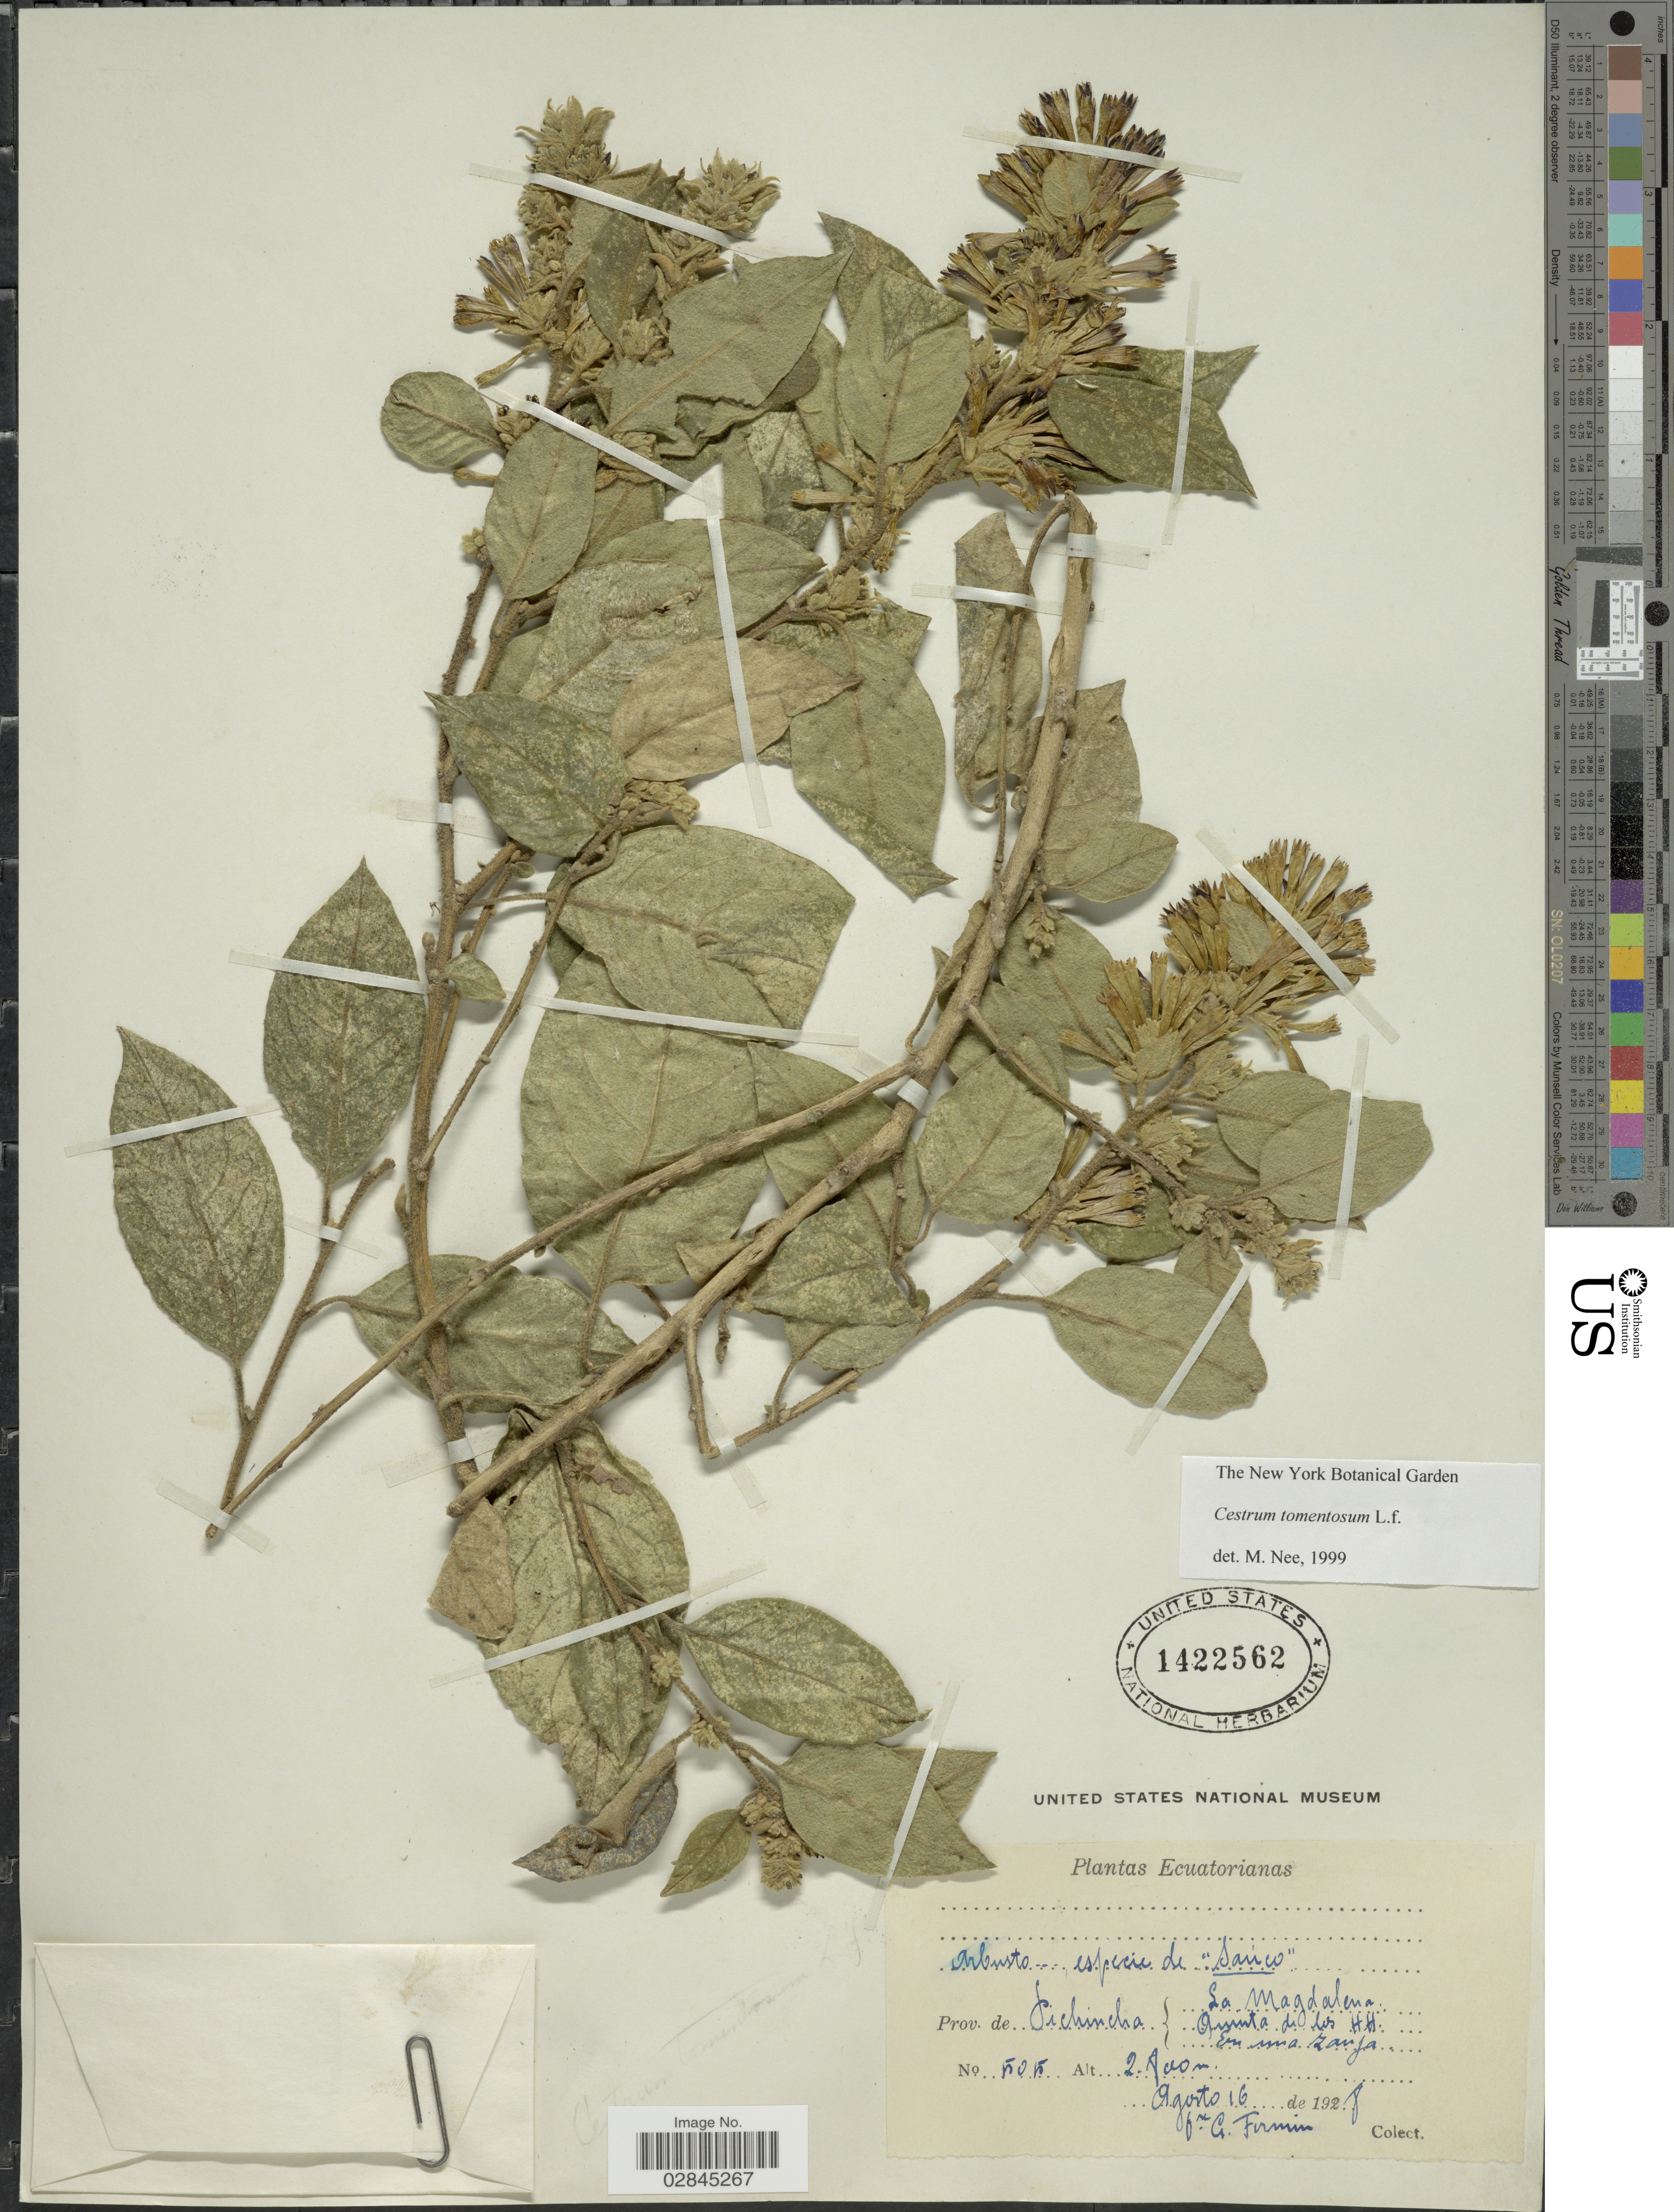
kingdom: Plantae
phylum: Tracheophyta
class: Magnoliopsida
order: Solanales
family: Solanaceae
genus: Cestrum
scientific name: Cestrum tomentosum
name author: L. f.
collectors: F. Firmin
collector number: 505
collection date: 1928-08-16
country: Ecuador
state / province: Pichincha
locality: La Magdalena. Quinta de los H.H. En una Zanja.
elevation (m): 2800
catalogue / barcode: US 1422562